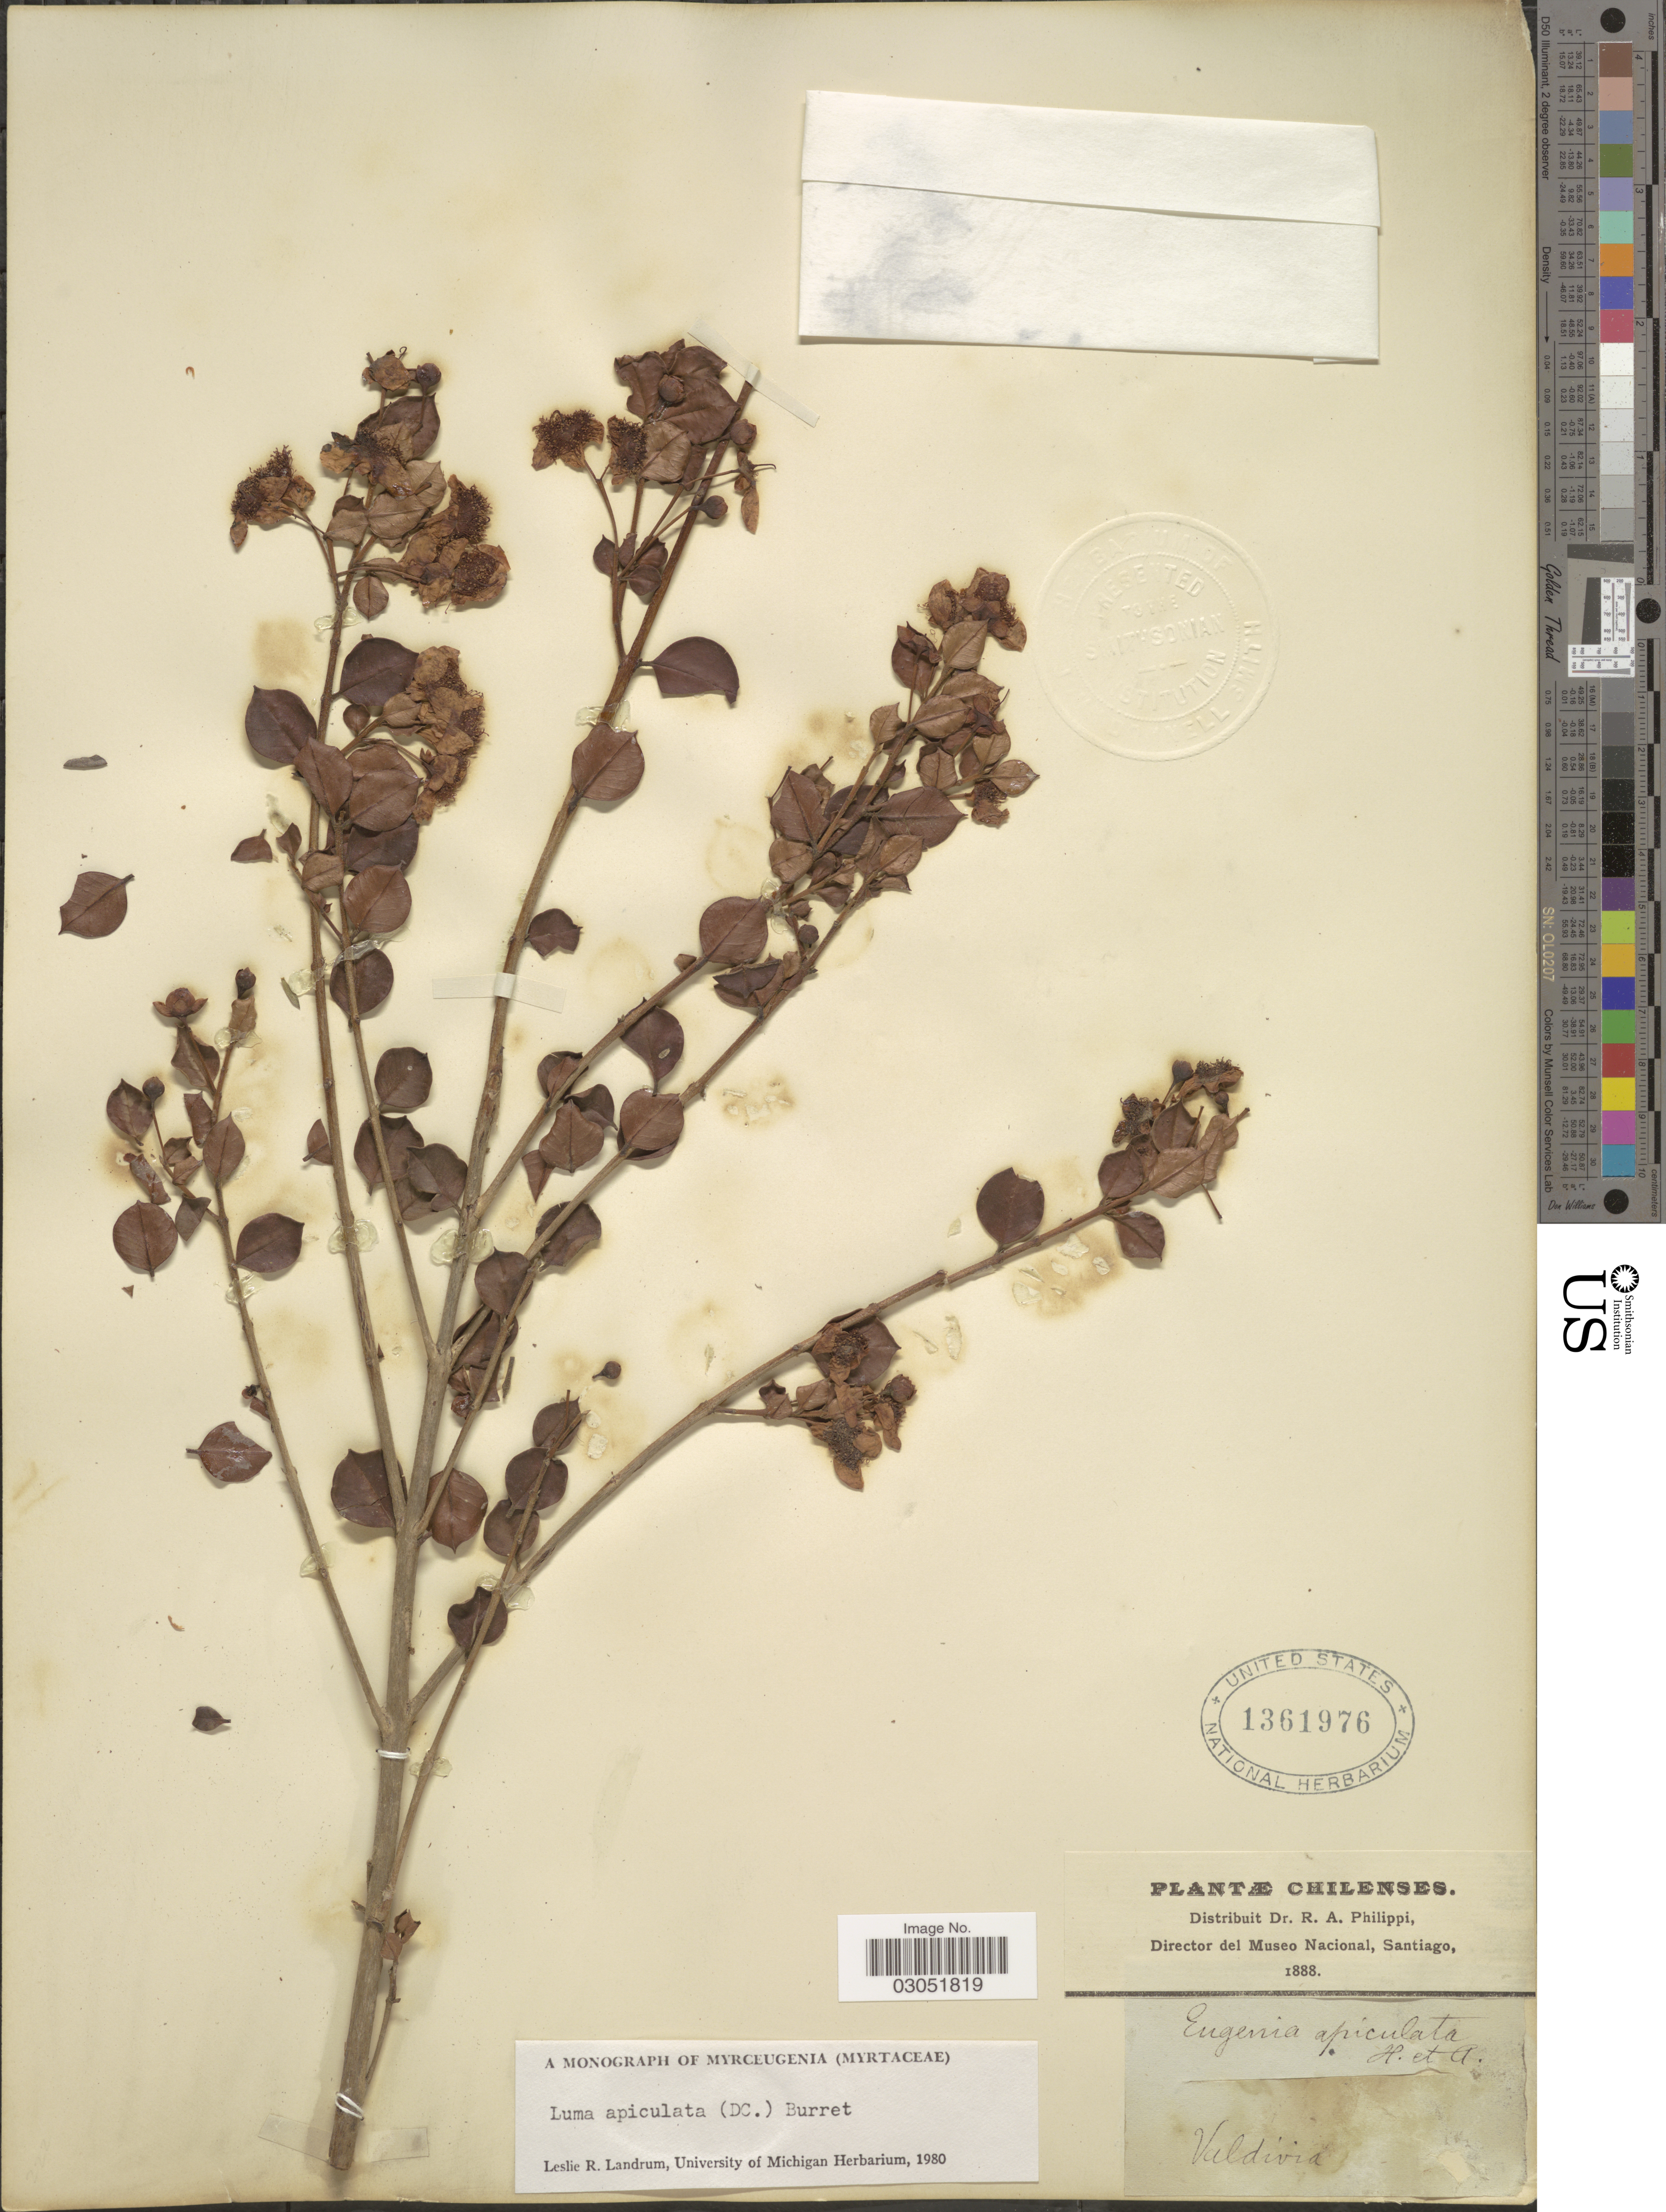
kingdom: Plantae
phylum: Tracheophyta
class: Magnoliopsida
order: Myrtales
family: Myrtaceae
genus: Luma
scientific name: Luma apiculata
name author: (DC.) Burret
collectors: ex. herb. R.A. Philippi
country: Chile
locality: Valdivia.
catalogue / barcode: US 1361976